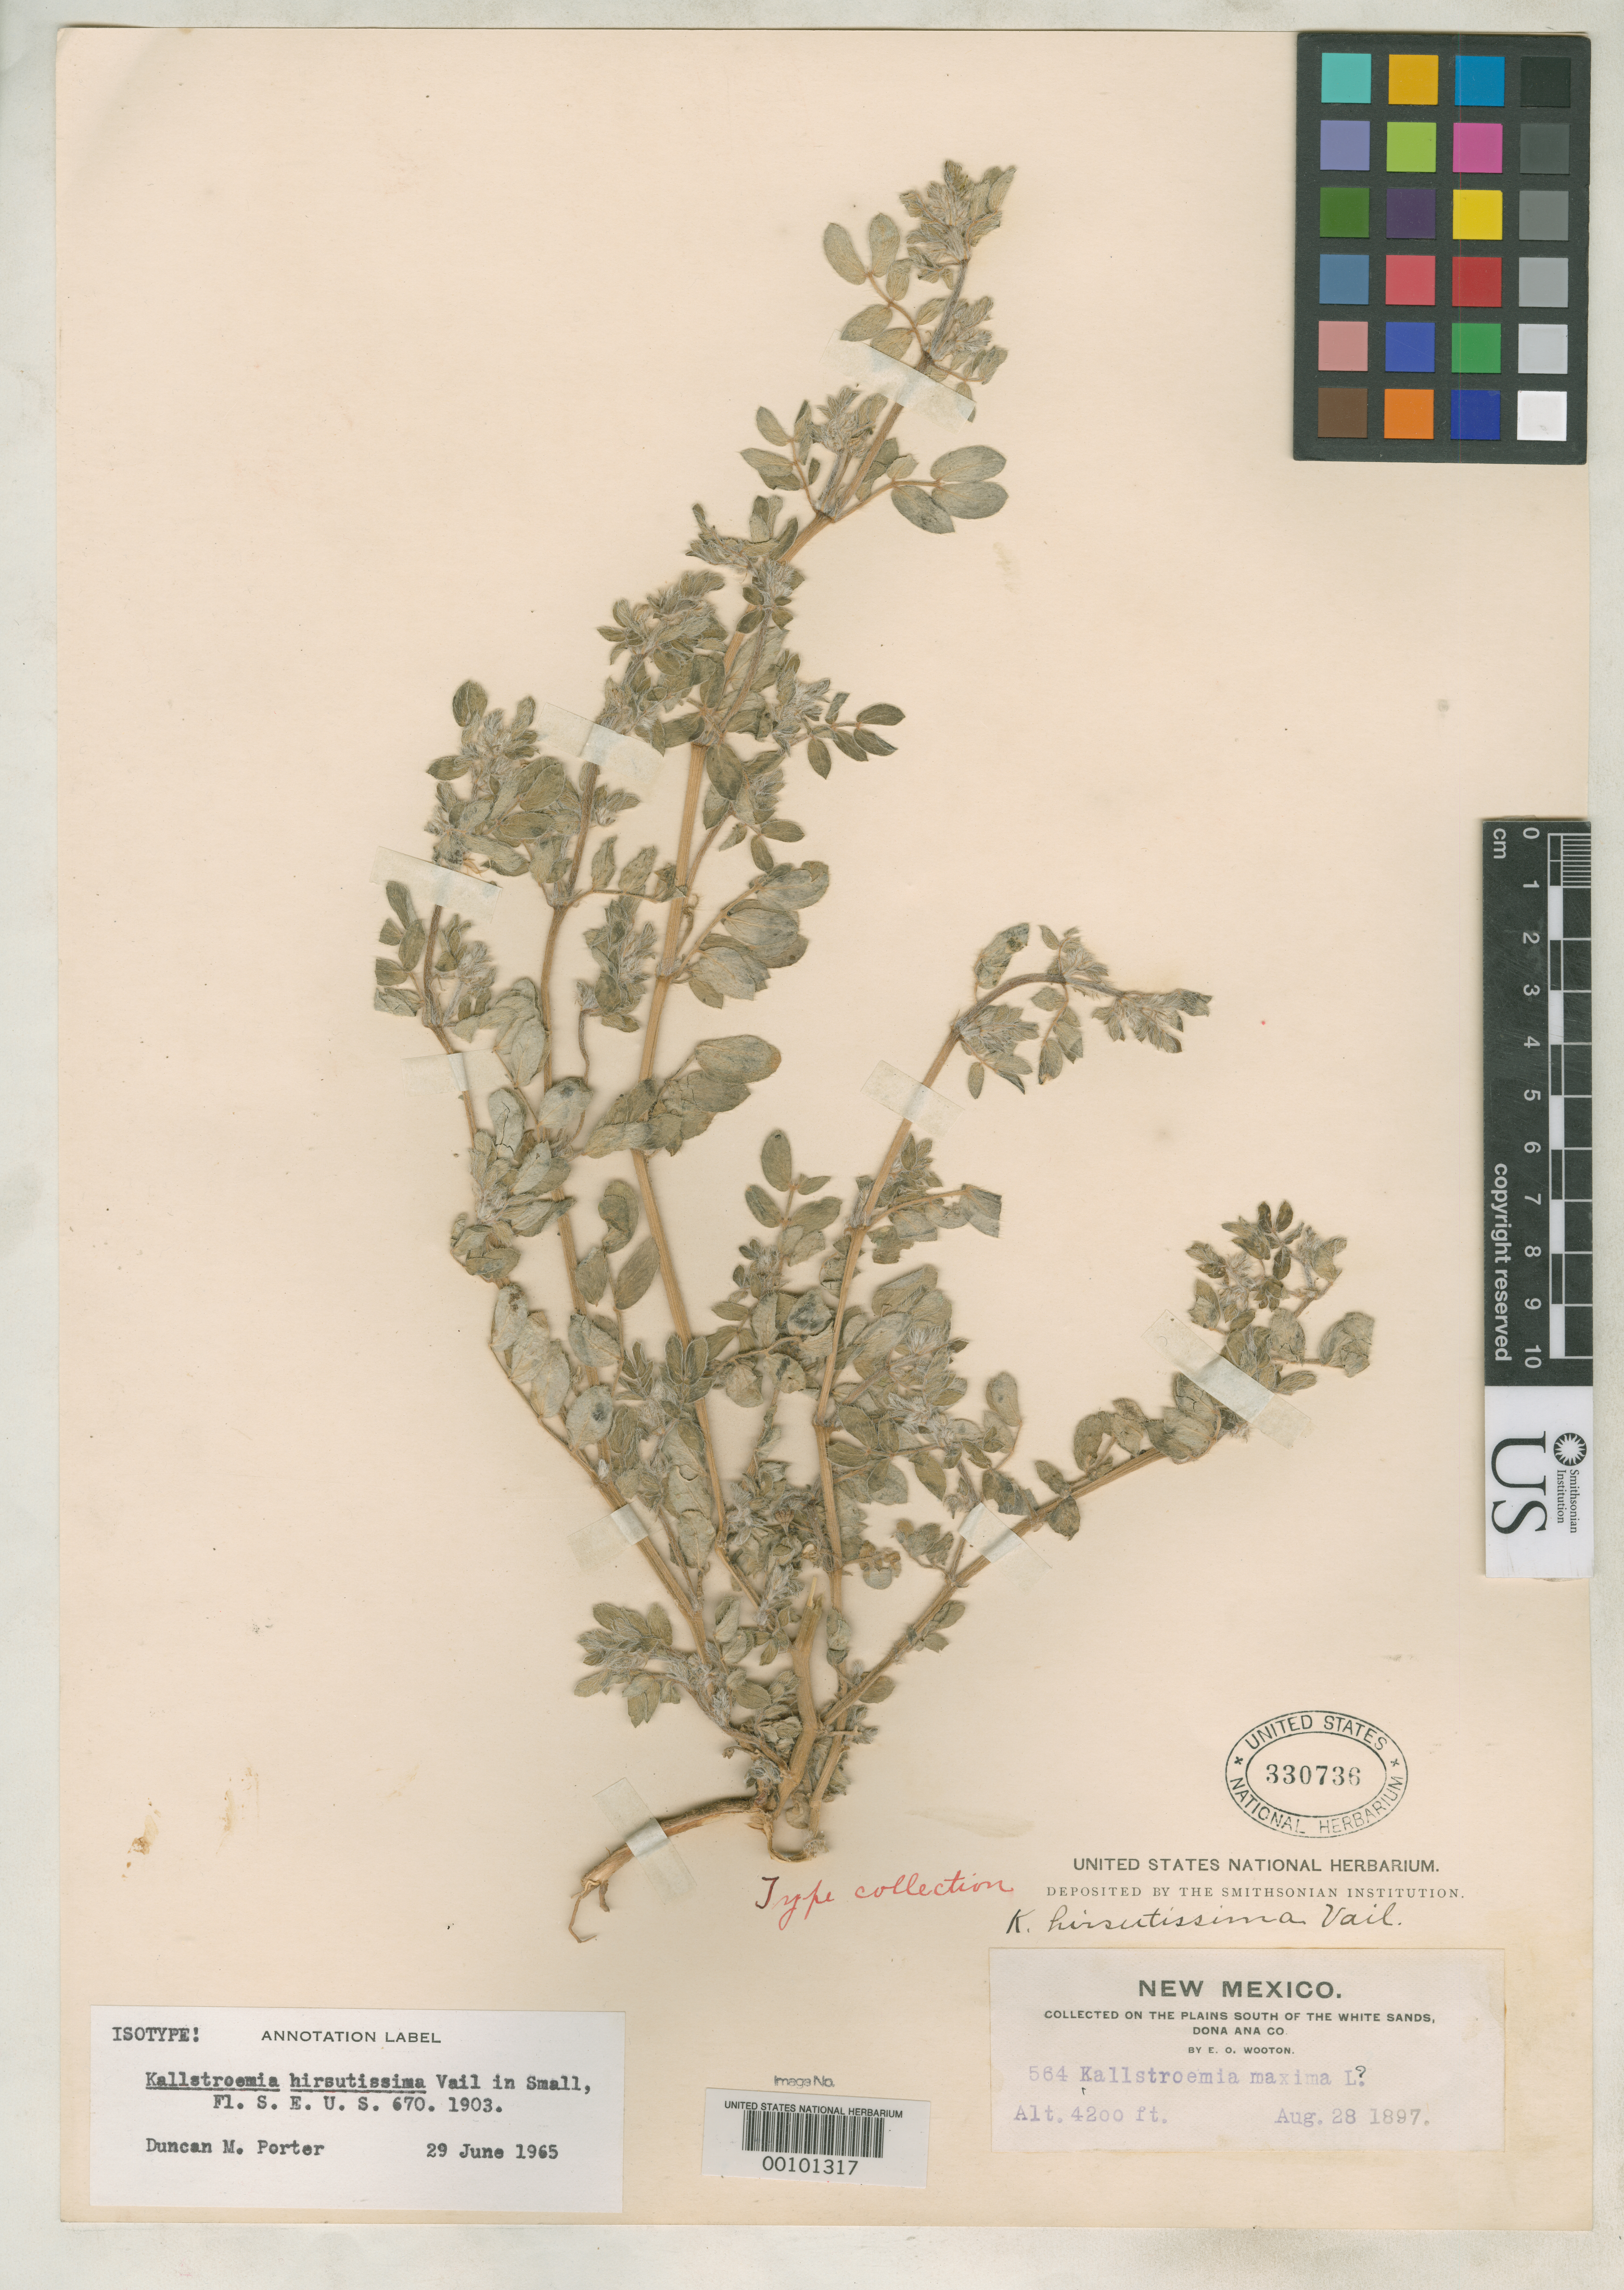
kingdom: Plantae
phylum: Tracheophyta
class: Magnoliopsida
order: Zygophyllales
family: Zygophyllaceae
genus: Kallstroemia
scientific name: Kallstroemia hirsutissima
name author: Vail in Small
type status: Isotype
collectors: E. O. Wooton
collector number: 564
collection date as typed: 28 Aug 1897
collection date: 1897-08-28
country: United States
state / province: New Mexico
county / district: Dona Ana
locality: South of White Sands.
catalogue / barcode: US 330736